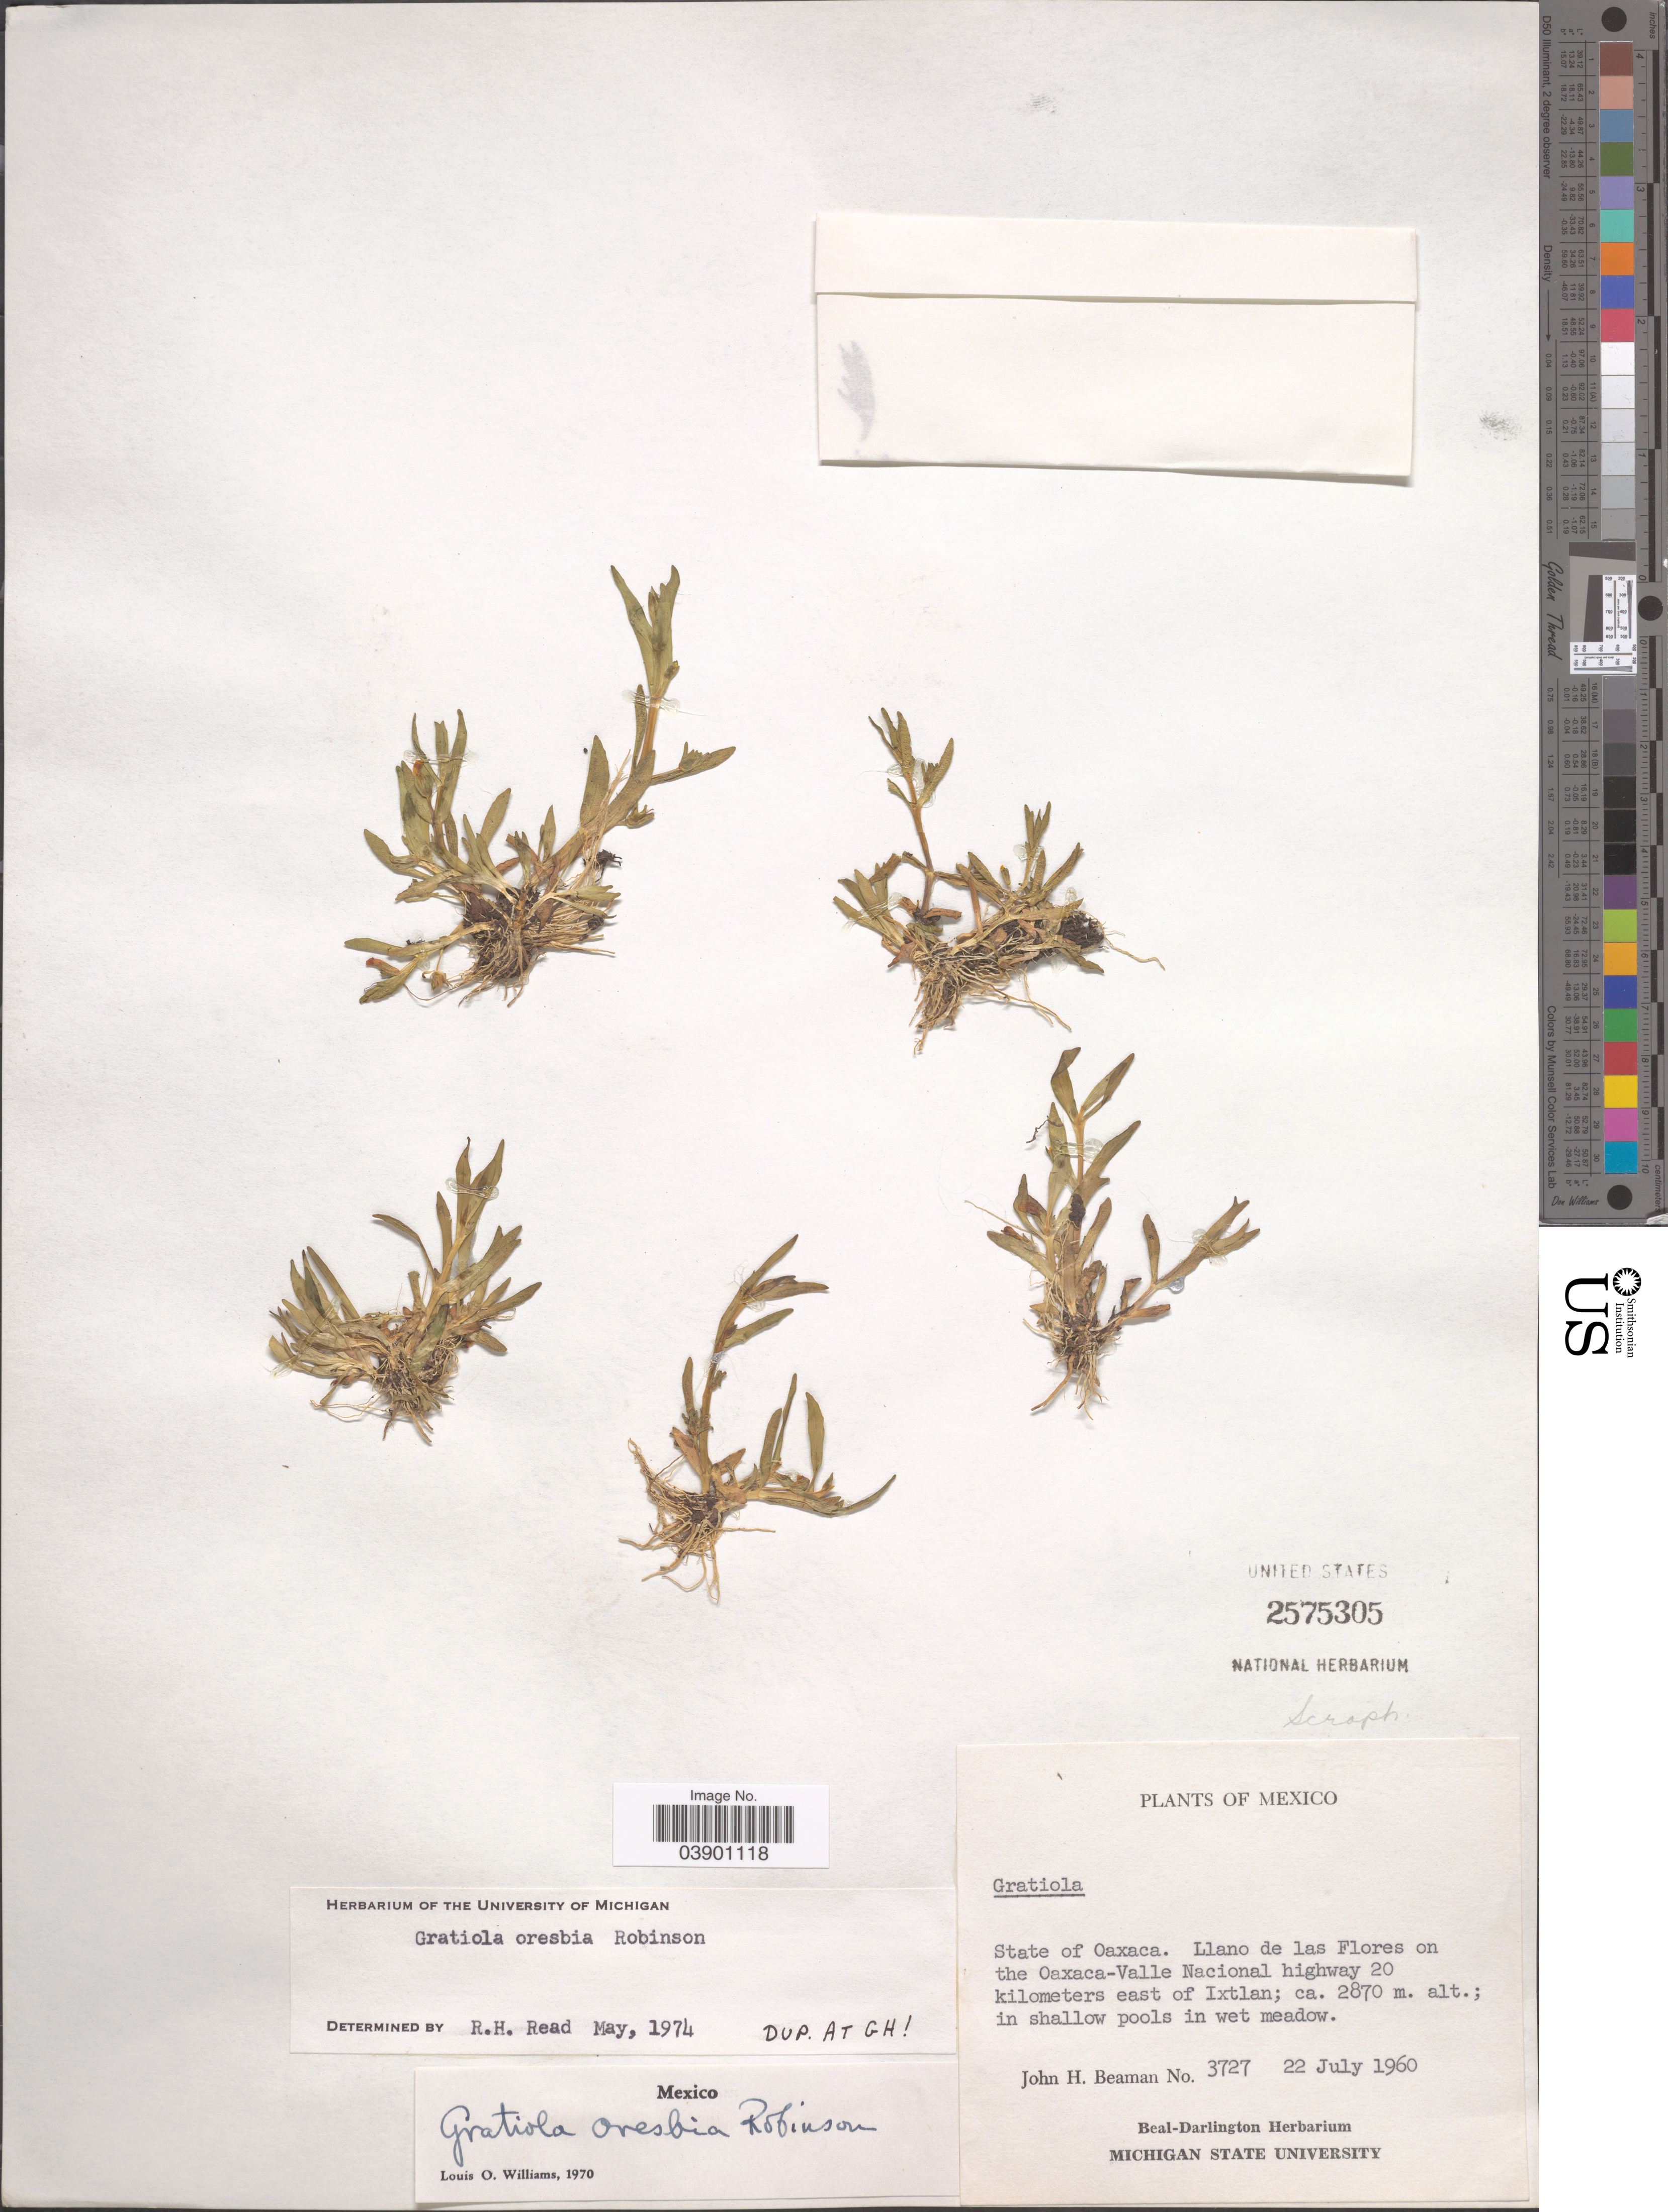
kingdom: Plantae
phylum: Tracheophyta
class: Magnoliopsida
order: Lamiales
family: Plantaginaceae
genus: Gratiola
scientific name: Gratiola oresbia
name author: B.L. Rob.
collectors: J. H. Beaman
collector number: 3727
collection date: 1960-07-22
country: Mexico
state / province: Oaxaca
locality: Llano de las Flores on the Oaxaca-Valle Nacional highway 20 kilometers east of Ixtlan.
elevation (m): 2870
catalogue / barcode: US 2575305